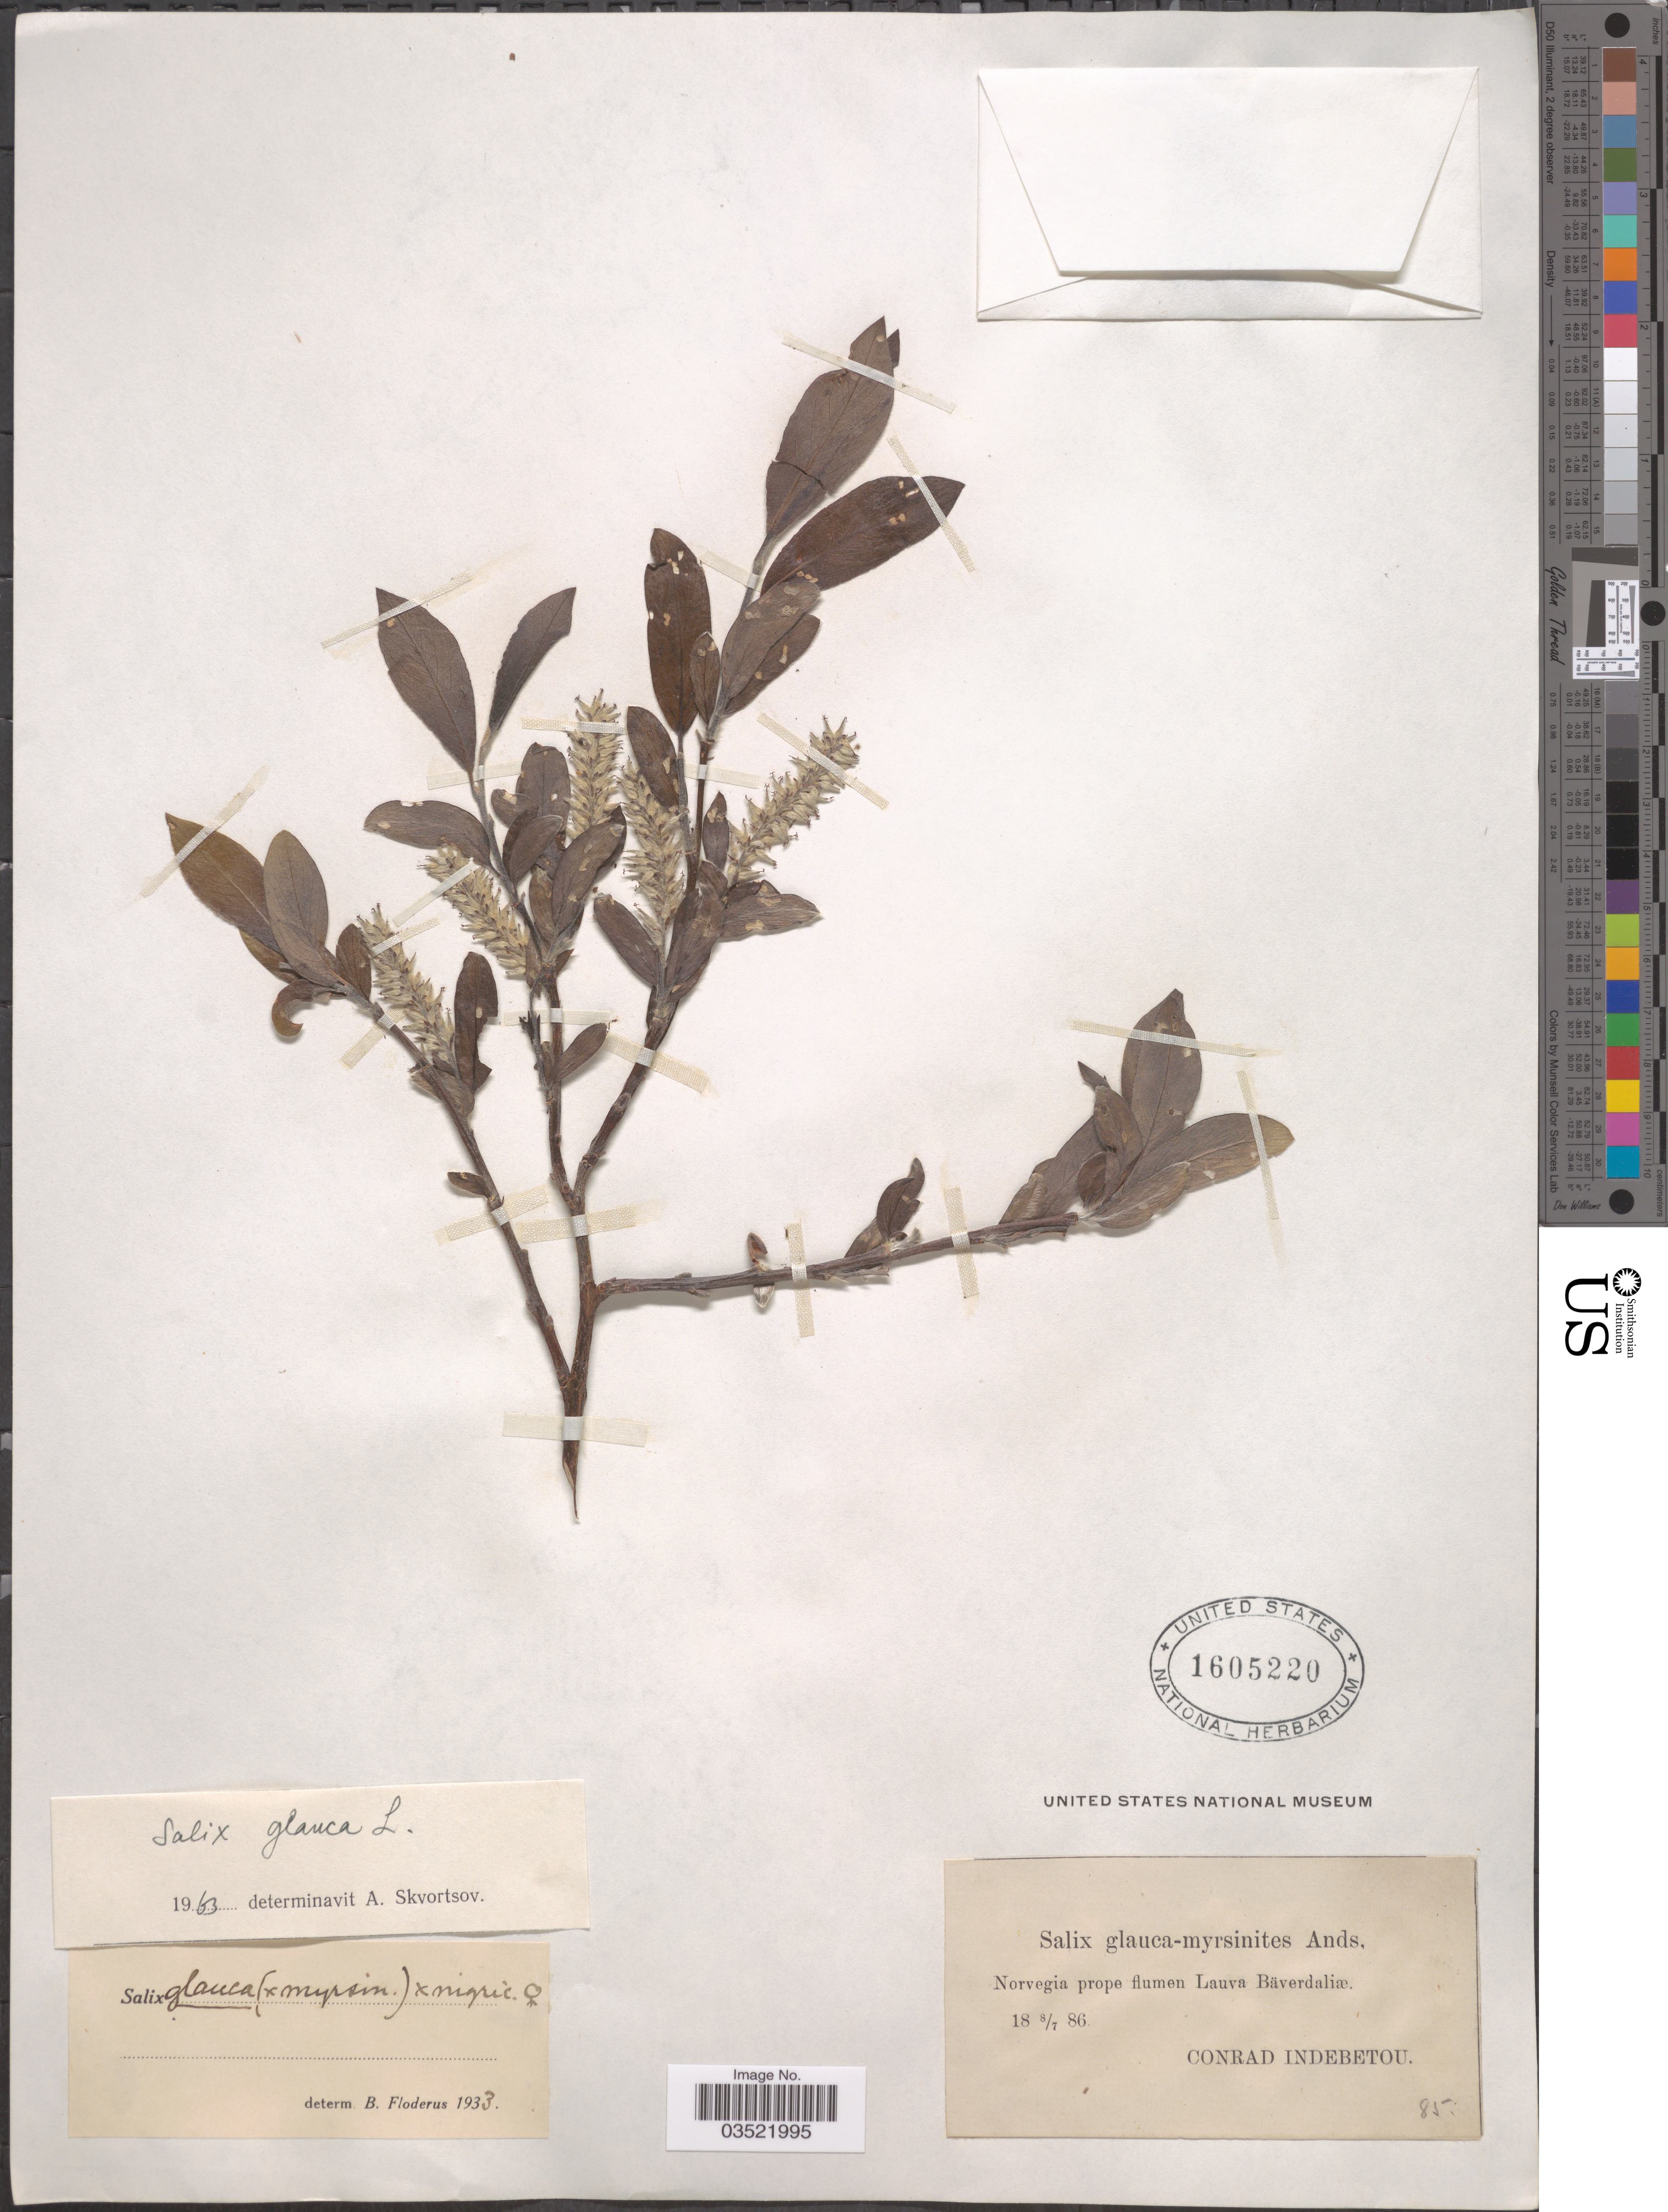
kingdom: Plantae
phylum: Tracheophyta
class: Magnoliopsida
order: Malpighiales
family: Salicaceae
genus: Salix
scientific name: Salix glauca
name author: L.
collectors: C. Indebetou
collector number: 85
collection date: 1886-07-08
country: Norway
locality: Norvegia prope flumen Lauva Bäverdaliæ.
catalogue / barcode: US 1605220